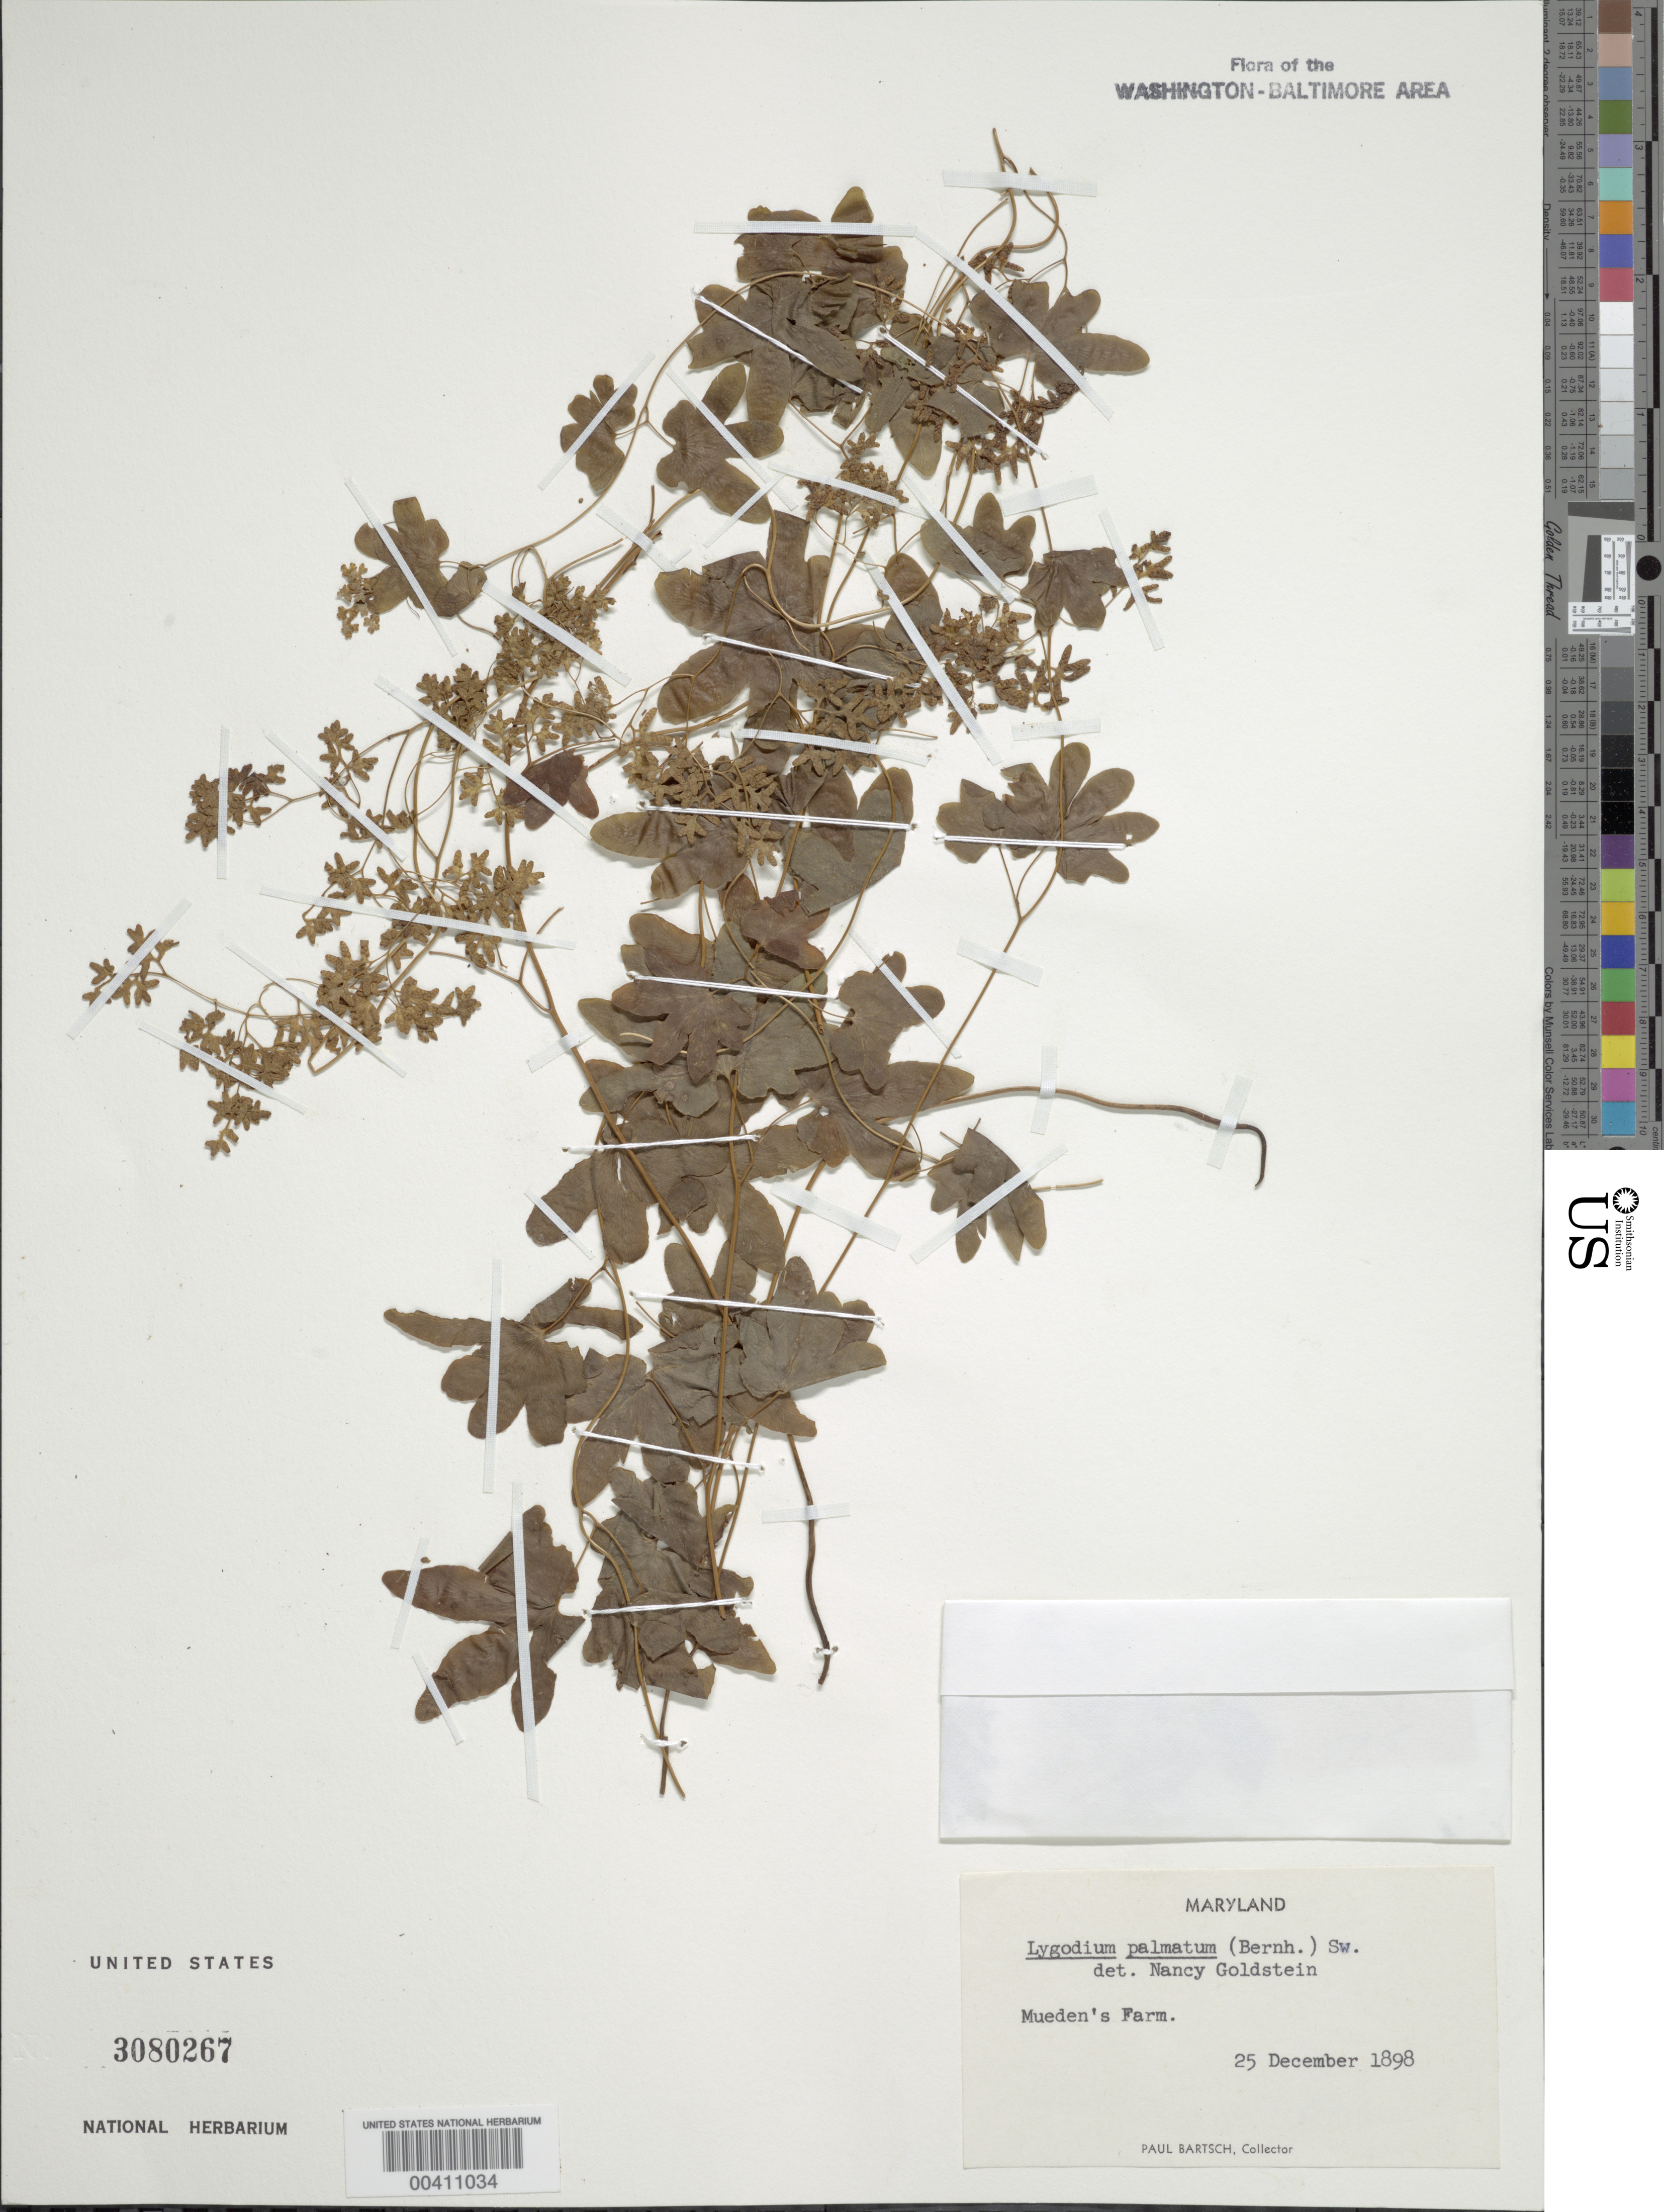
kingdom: Plantae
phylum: Tracheophyta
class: Polypodiopsida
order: Schizaeales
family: Lygodiaceae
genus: Lygodium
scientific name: Lygodium palmatum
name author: (Bernh.) Sw.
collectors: P. Bartsch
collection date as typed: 25 Dec 1898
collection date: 1898-12-25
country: United States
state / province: Maryland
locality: Mueden's Farm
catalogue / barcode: US 3080267